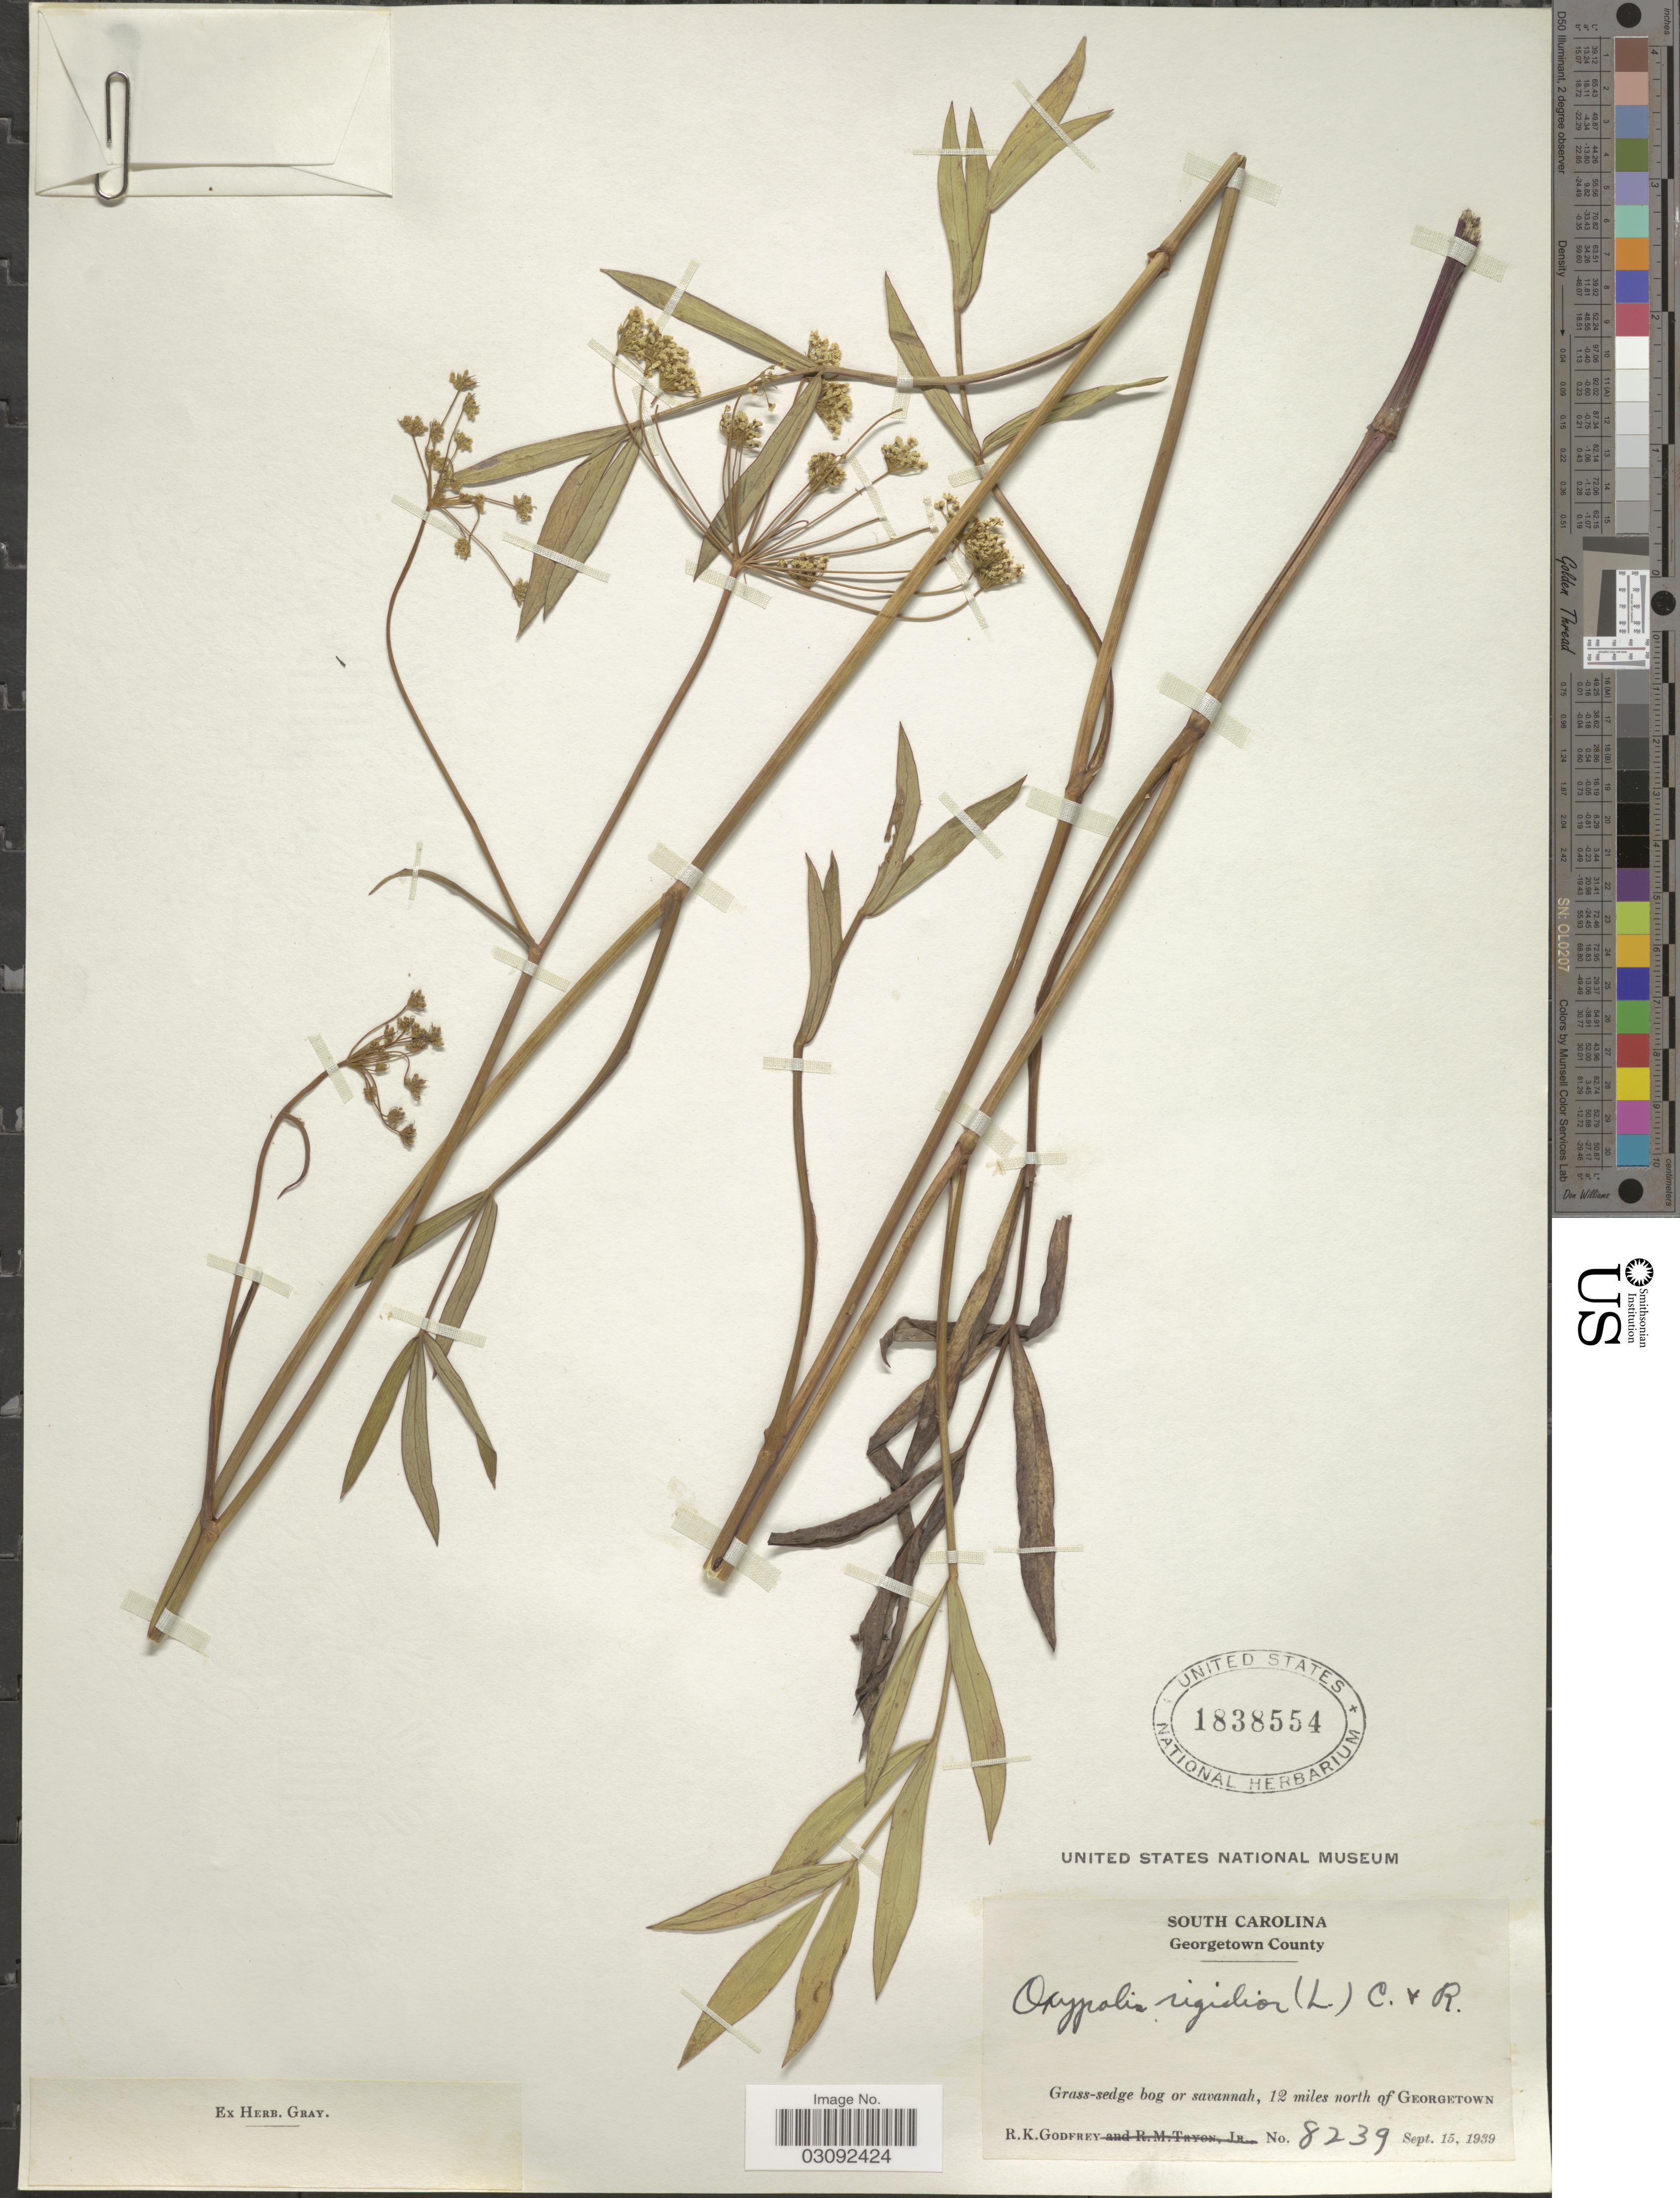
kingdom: Plantae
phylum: Tracheophyta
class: Magnoliopsida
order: Apiales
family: Apiaceae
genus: Oxypolis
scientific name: Oxypolis rigidior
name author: (L.) Raf.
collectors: R. K. Godfrey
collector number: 8239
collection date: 1939-09-15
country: United States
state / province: South Carolina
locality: Georgetown County. 12 miles north of Georgetown.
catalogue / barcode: US 1838554